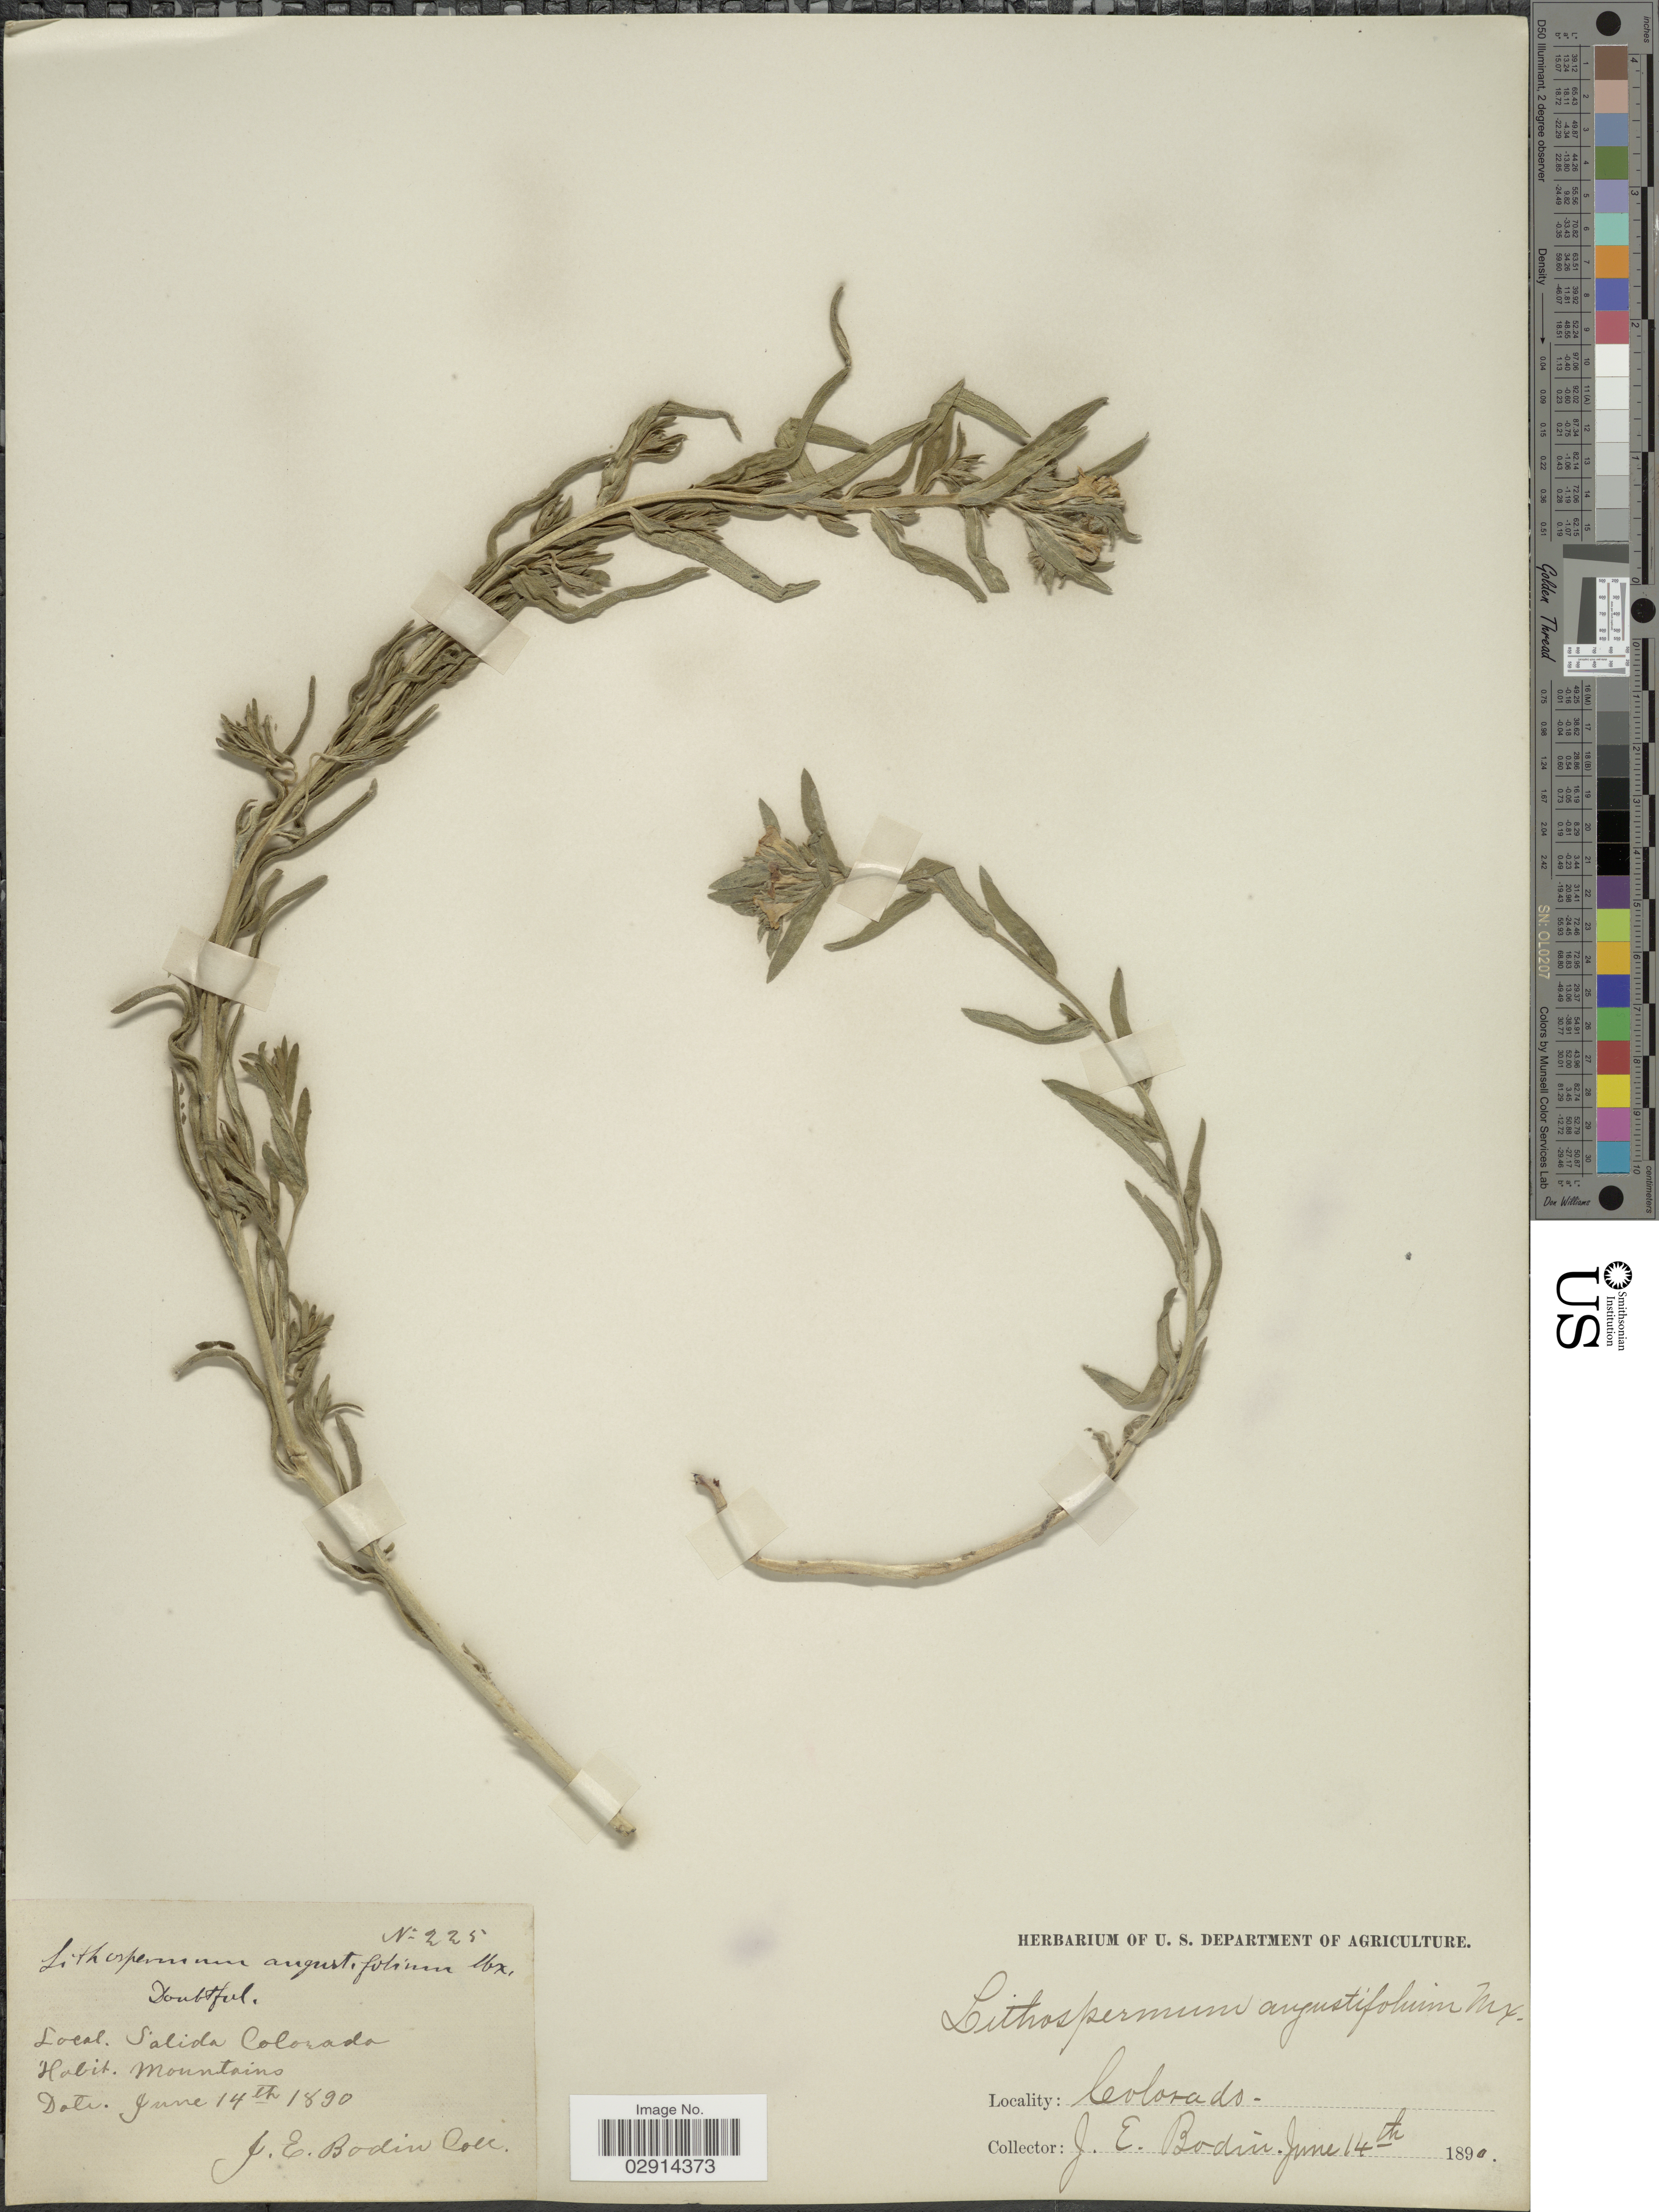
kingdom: Plantae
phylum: Tracheophyta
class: Magnoliopsida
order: Boraginales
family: Boraginaceae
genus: Lithospermum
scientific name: Lithospermum multiflorum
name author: Torr. ex A. Gray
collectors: J. E. Bodin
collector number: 225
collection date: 1890-06-14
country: United States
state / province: Colorado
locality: Salida Colorado.